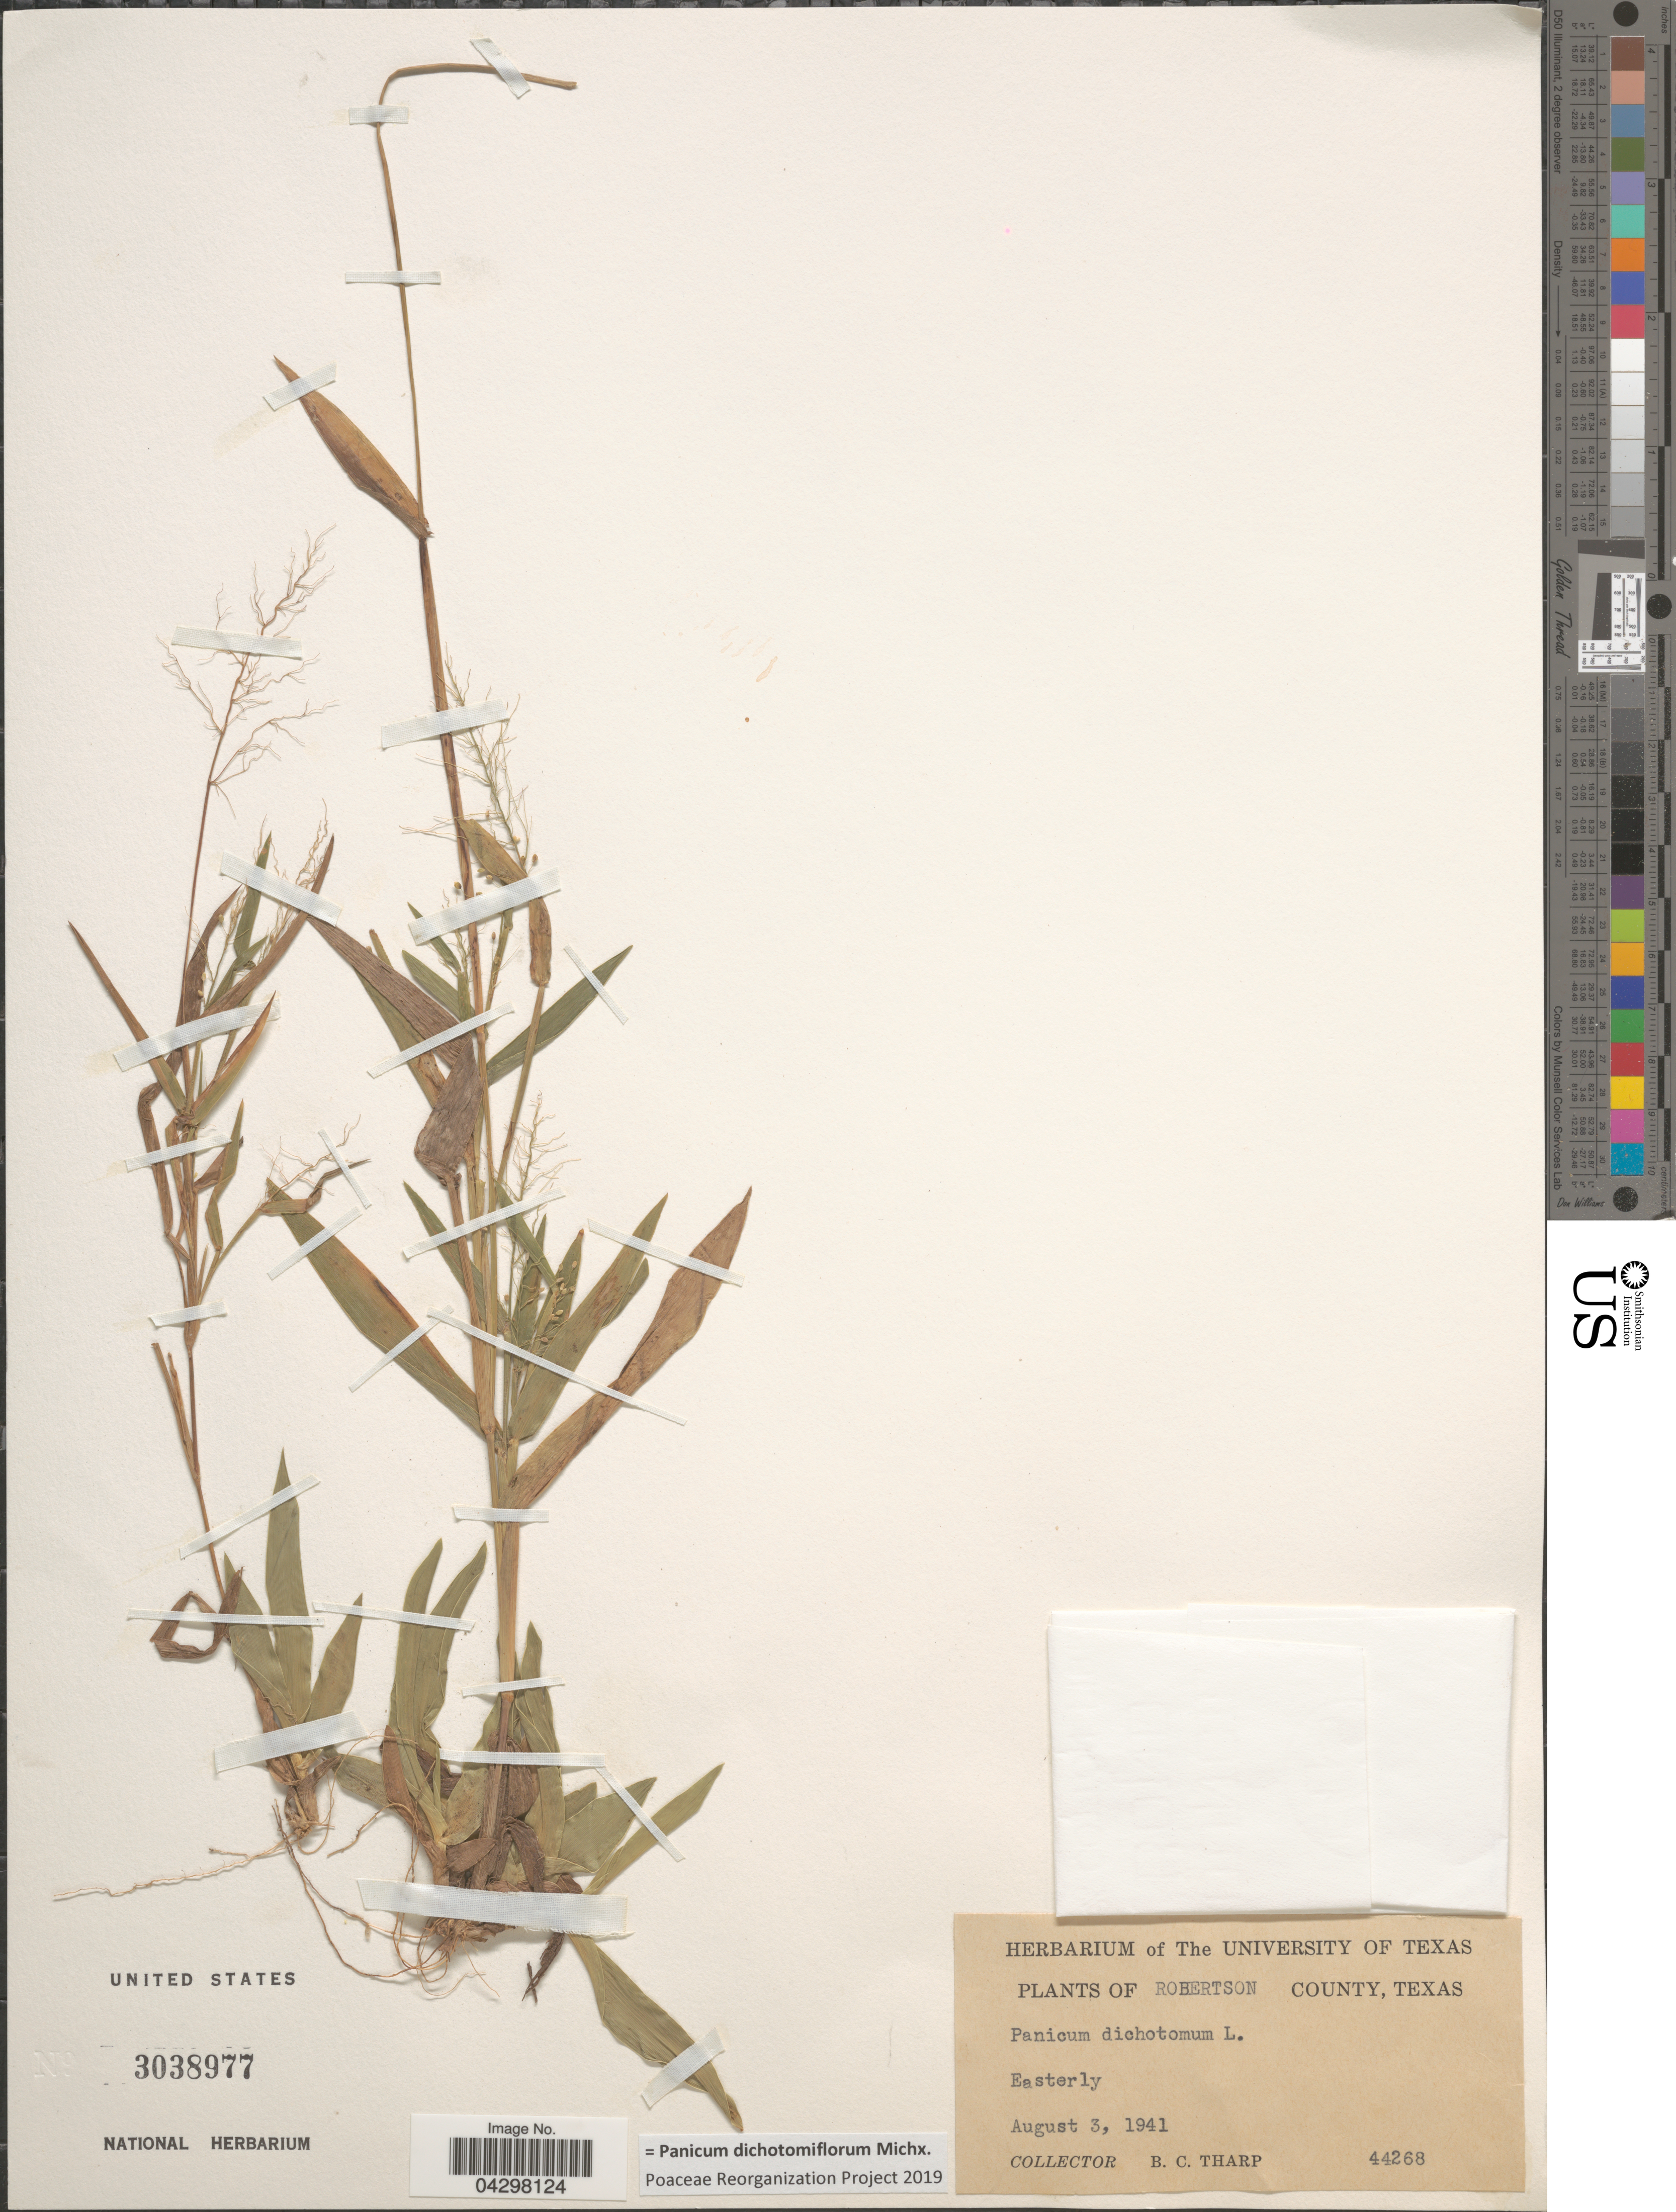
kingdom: Plantae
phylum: Tracheophyta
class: Liliopsida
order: Poales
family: Poaceae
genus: Panicum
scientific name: Panicum dichotomiflorum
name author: Michx.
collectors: B. C. Tharp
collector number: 44268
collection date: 1941-08-03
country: United States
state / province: Texas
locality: Robertson County. Easterly.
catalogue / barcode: US 3038977